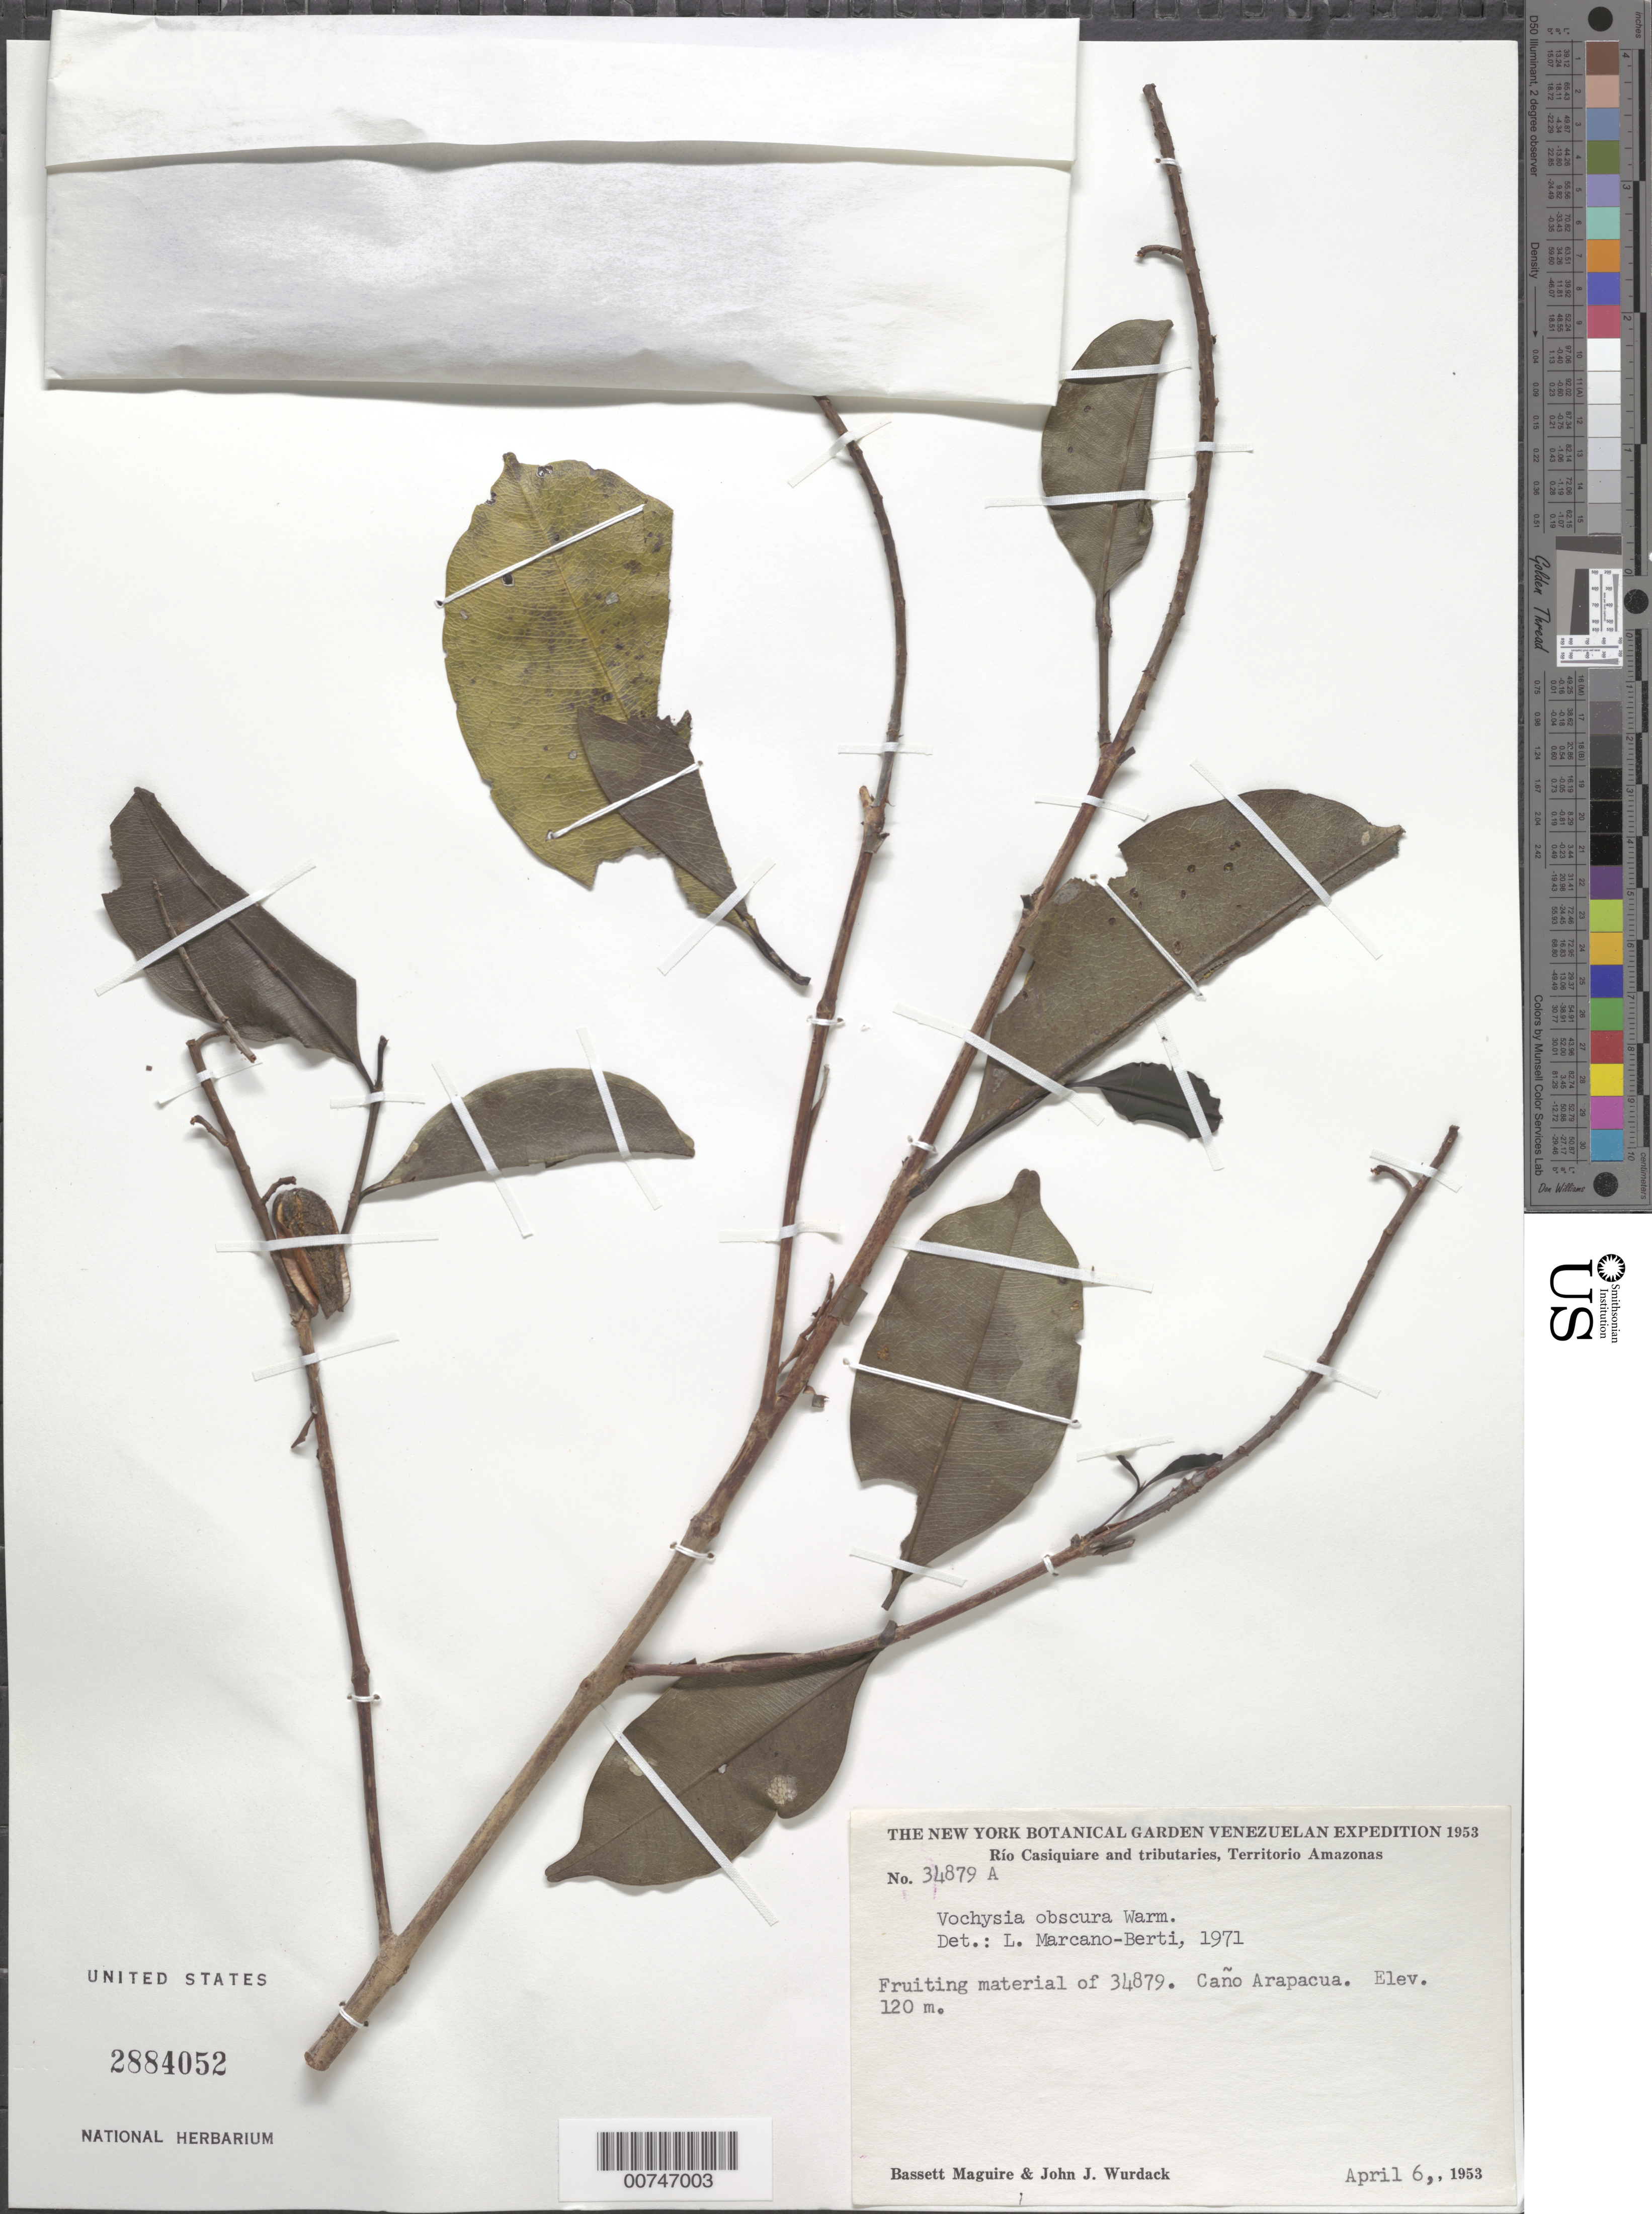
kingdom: Plantae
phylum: Tracheophyta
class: Magnoliopsida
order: Myrtales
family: Vochysiaceae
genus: Vochysia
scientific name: Vochysia obscura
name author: Warm.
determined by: Marcano-Berti, L.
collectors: B. Maguire & J. J. Wurdack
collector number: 34879 A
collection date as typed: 6-Apr-53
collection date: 1953-04-06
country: Venezuela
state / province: Amazonas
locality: Río Pacimoni, 10 km along right bank, Caño Arapacua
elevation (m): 120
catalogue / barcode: US 2884052